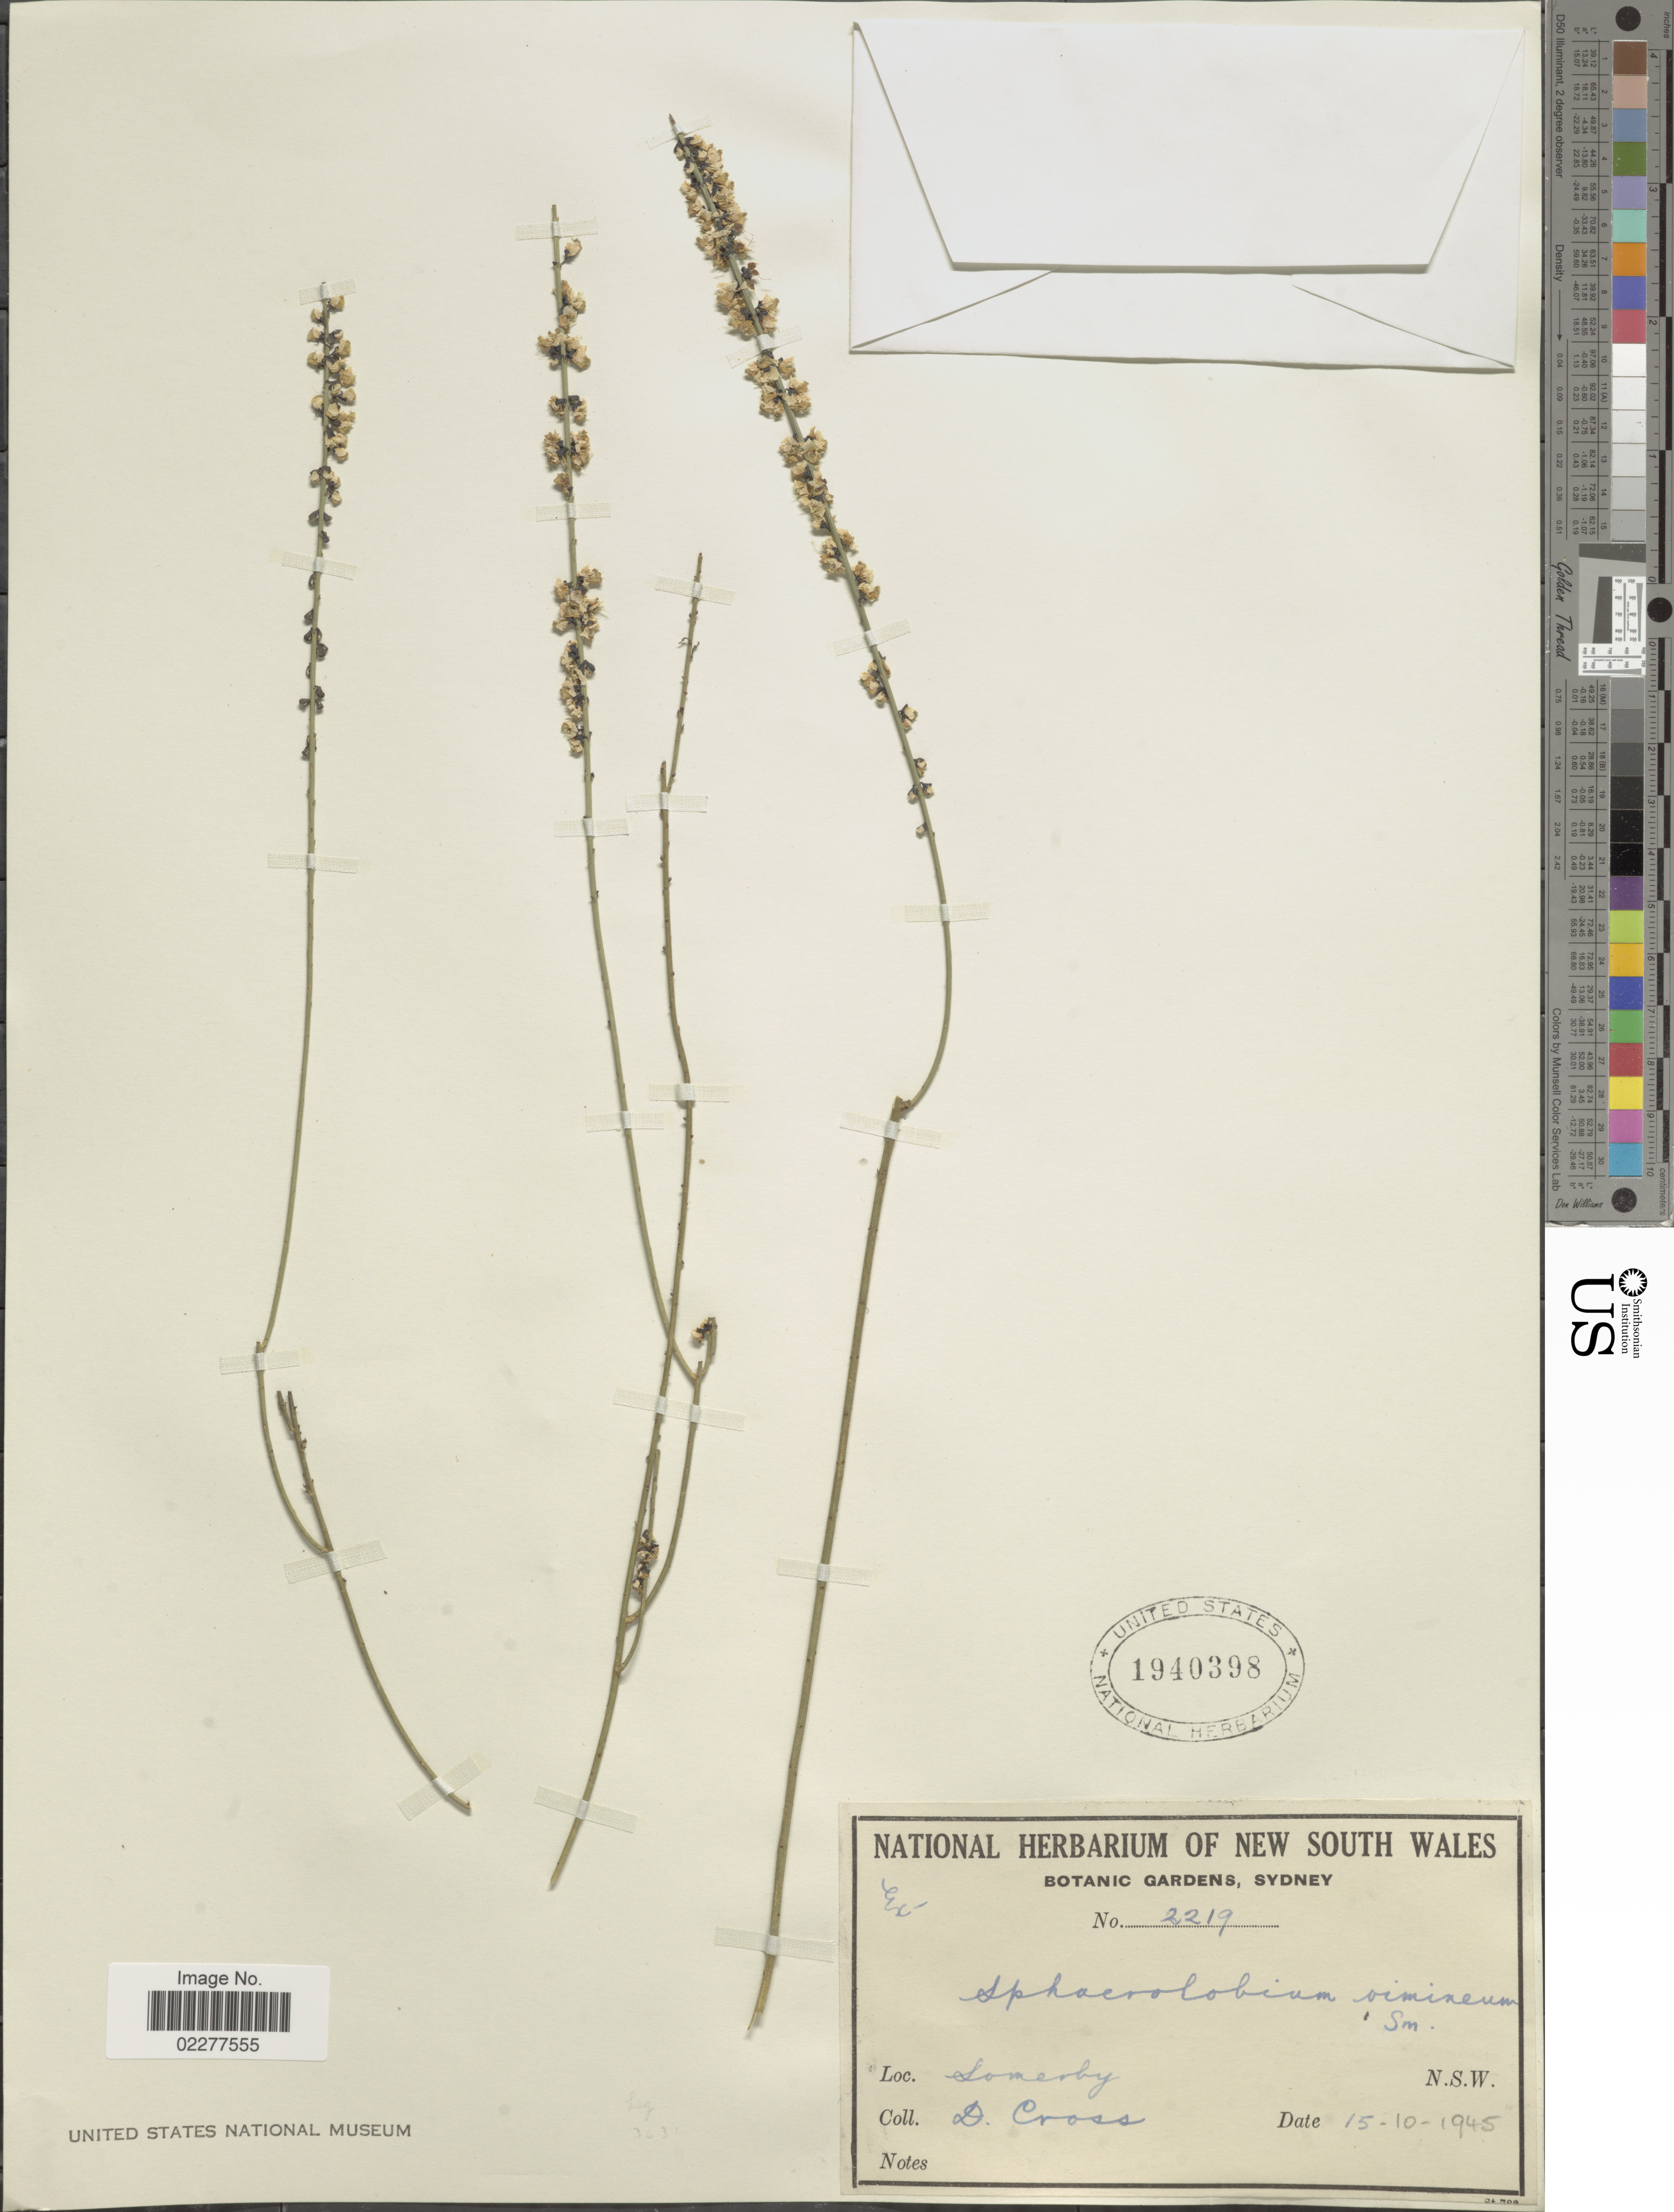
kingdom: Plantae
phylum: Tracheophyta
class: Magnoliopsida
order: Fabales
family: Fabaceae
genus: Sphaerolobium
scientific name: Sphaerolobium vimineum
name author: Sm.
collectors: D. Cross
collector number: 2219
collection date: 1945-10-15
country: Australia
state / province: New South Wales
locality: Somersby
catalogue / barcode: US 1940398